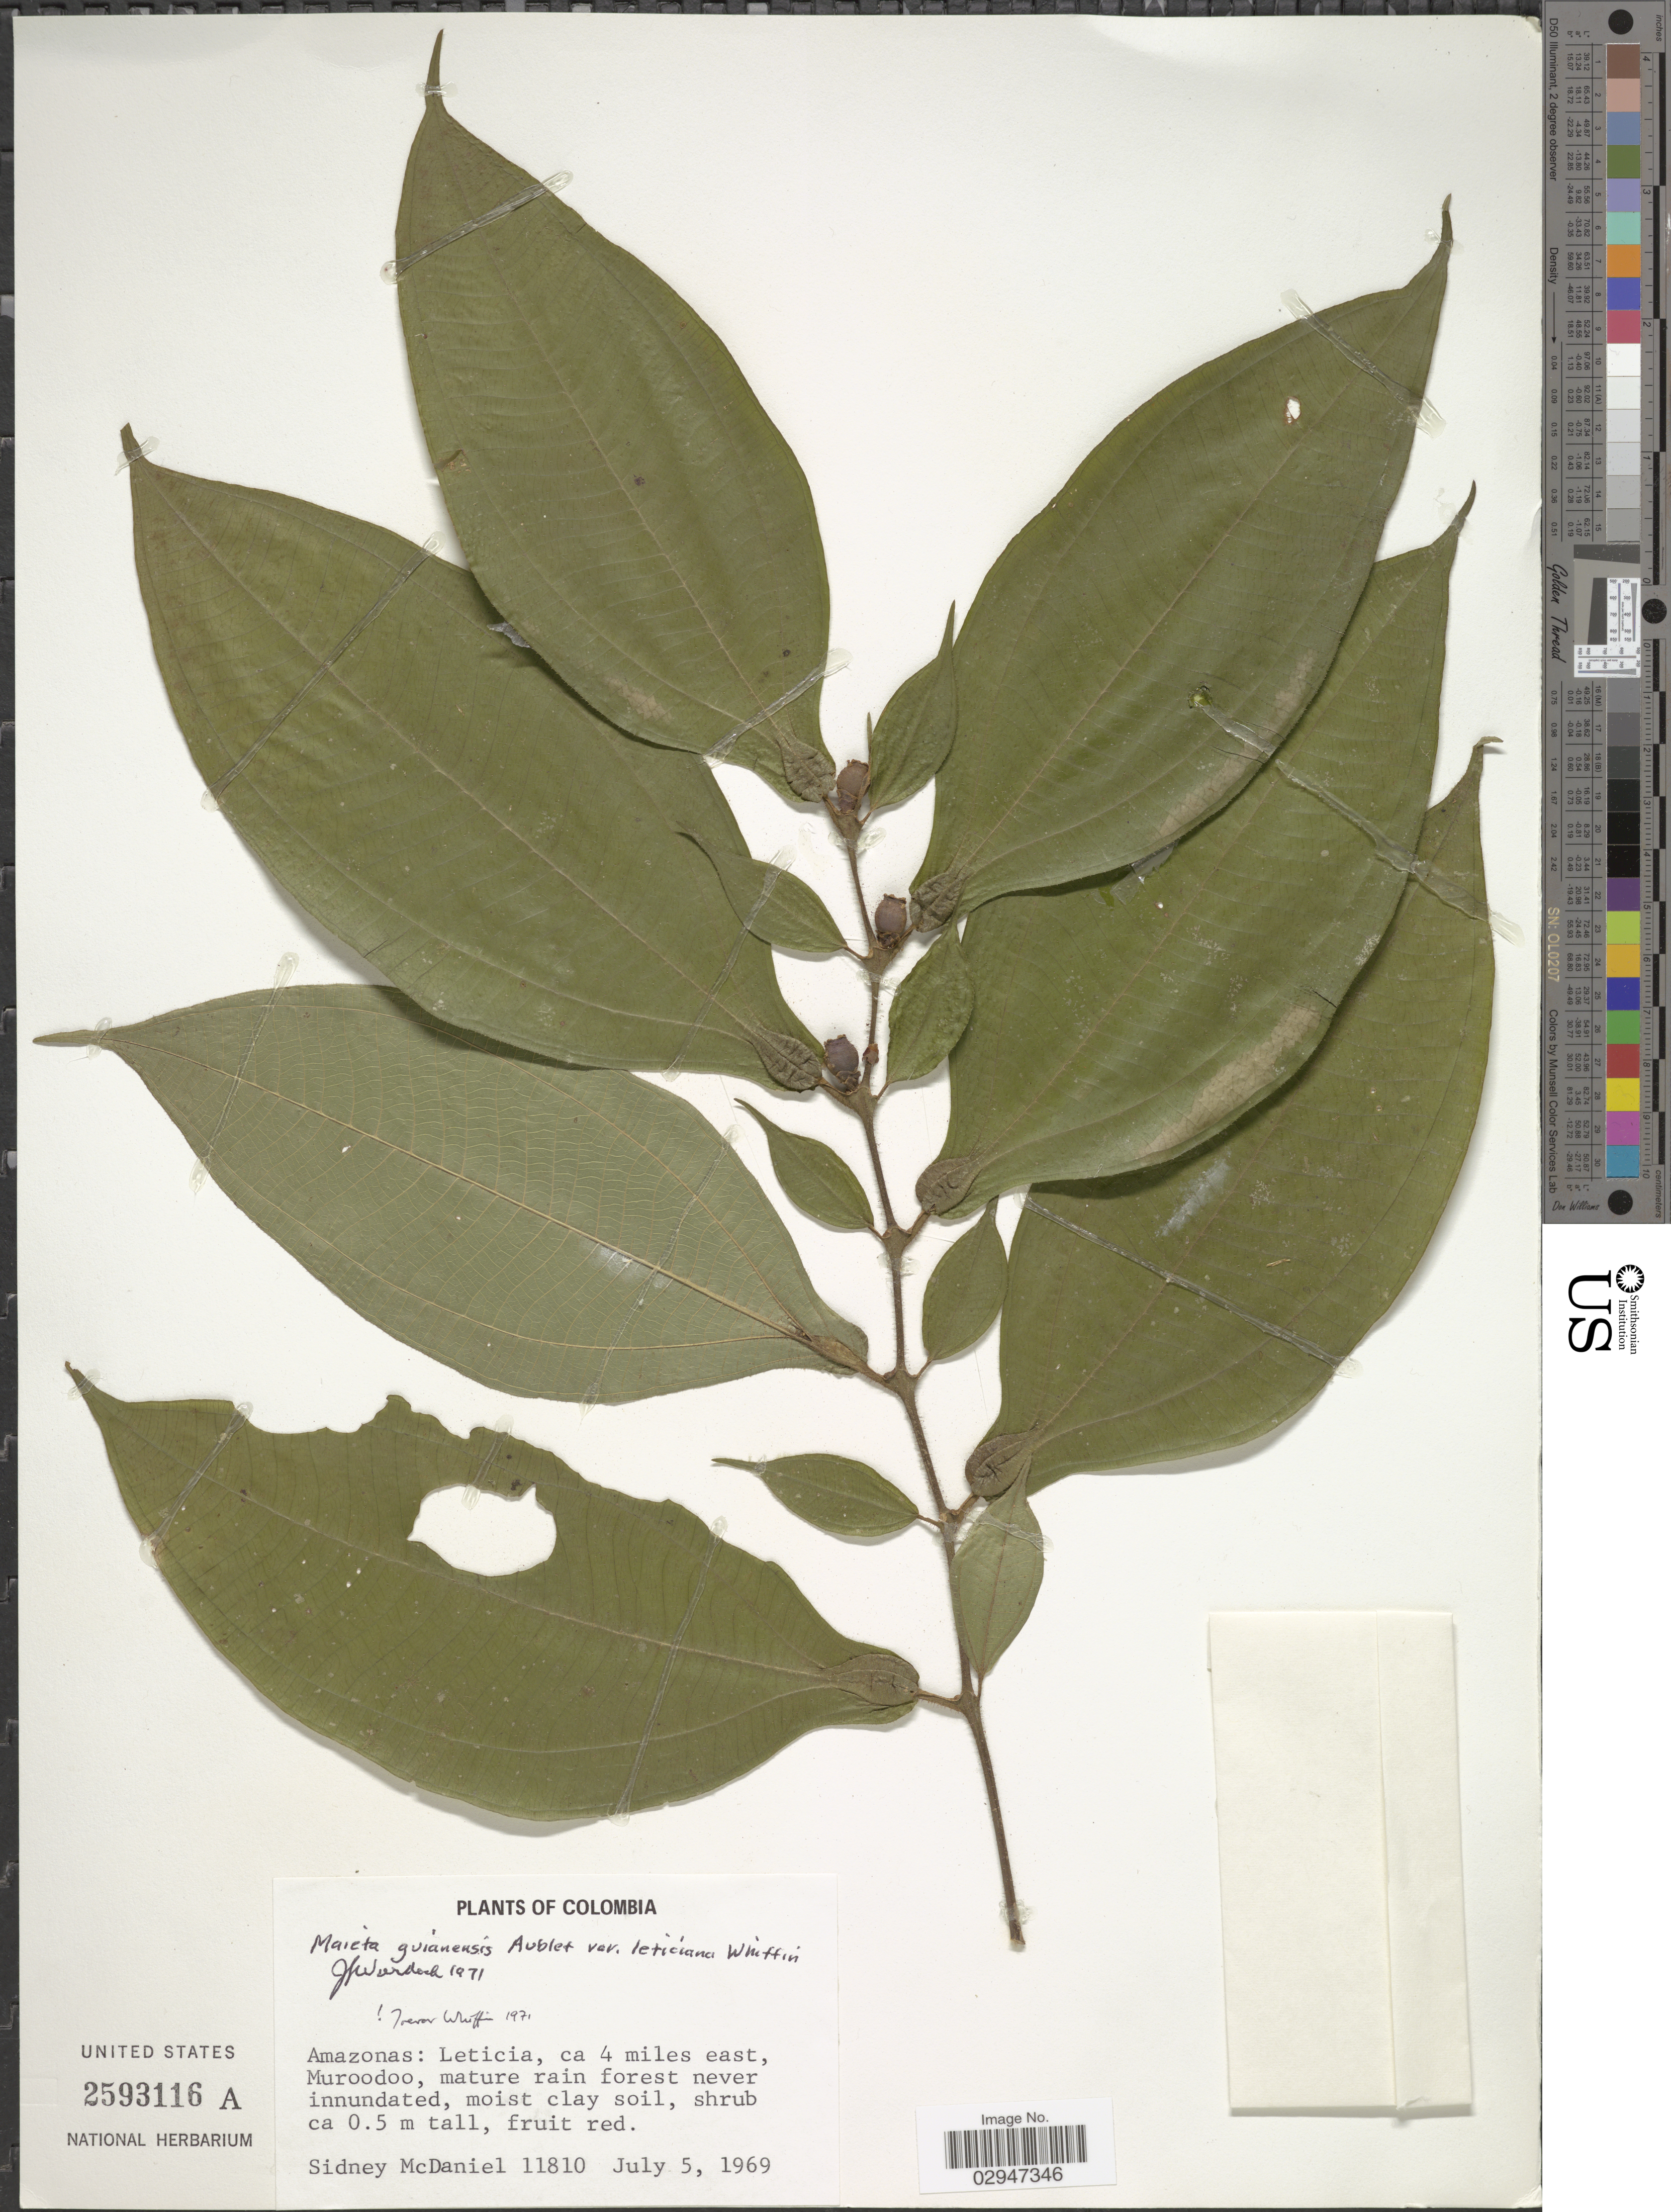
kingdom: Plantae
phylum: Tracheophyta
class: Magnoliopsida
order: Myrtales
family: Melastomataceae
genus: Maieta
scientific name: Maieta guianensis var. leticiana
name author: Whiffin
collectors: S. McDaniel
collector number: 11810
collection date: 1969-07-05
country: Colombia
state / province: Amazônas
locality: Amazonas: Leticia, ca 4 miles east, Muroodoo.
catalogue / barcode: US 2593116A